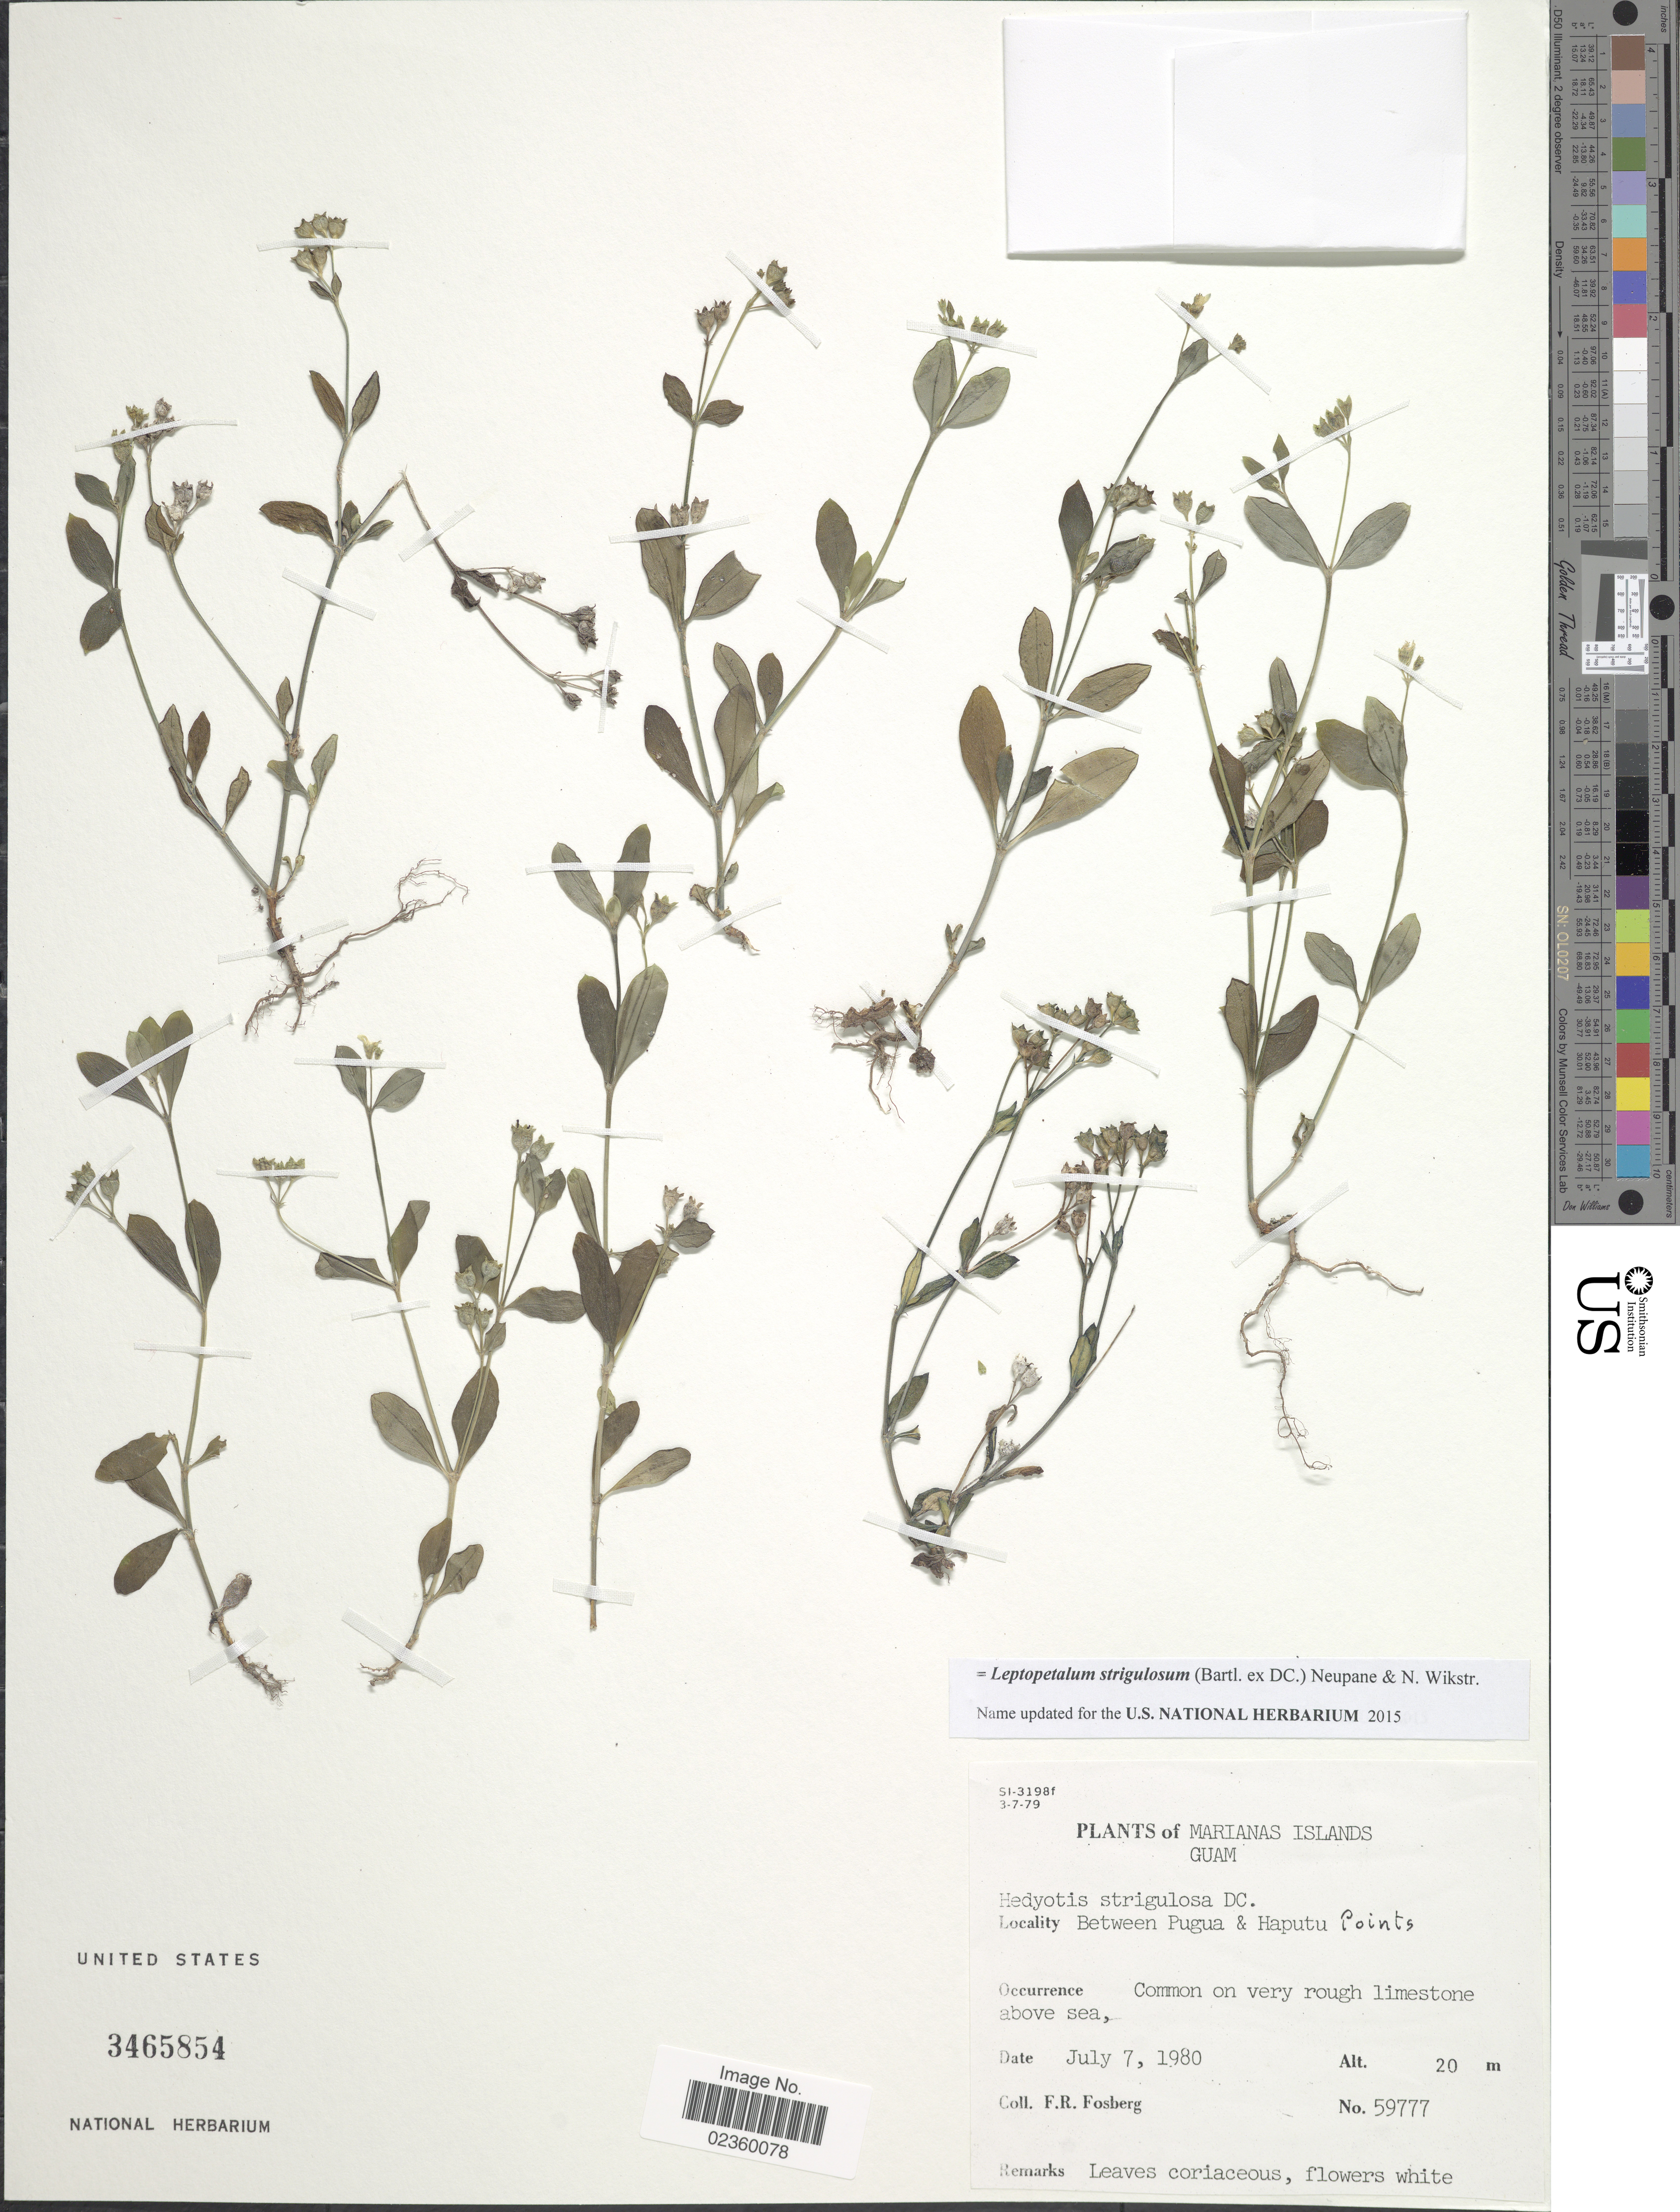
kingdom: Plantae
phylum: Tracheophyta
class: Magnoliopsida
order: Gentianales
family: Rubiaceae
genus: Leptopetalum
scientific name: Leptopetalum strigulosum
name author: (Bartl. ex DC.) Neupane & N. Wikstr.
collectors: F. R. Fosberg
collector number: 59777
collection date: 1980-07-07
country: Guam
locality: Marianas Islands. Between Pugua & Haputu Points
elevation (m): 20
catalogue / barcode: US 3465854